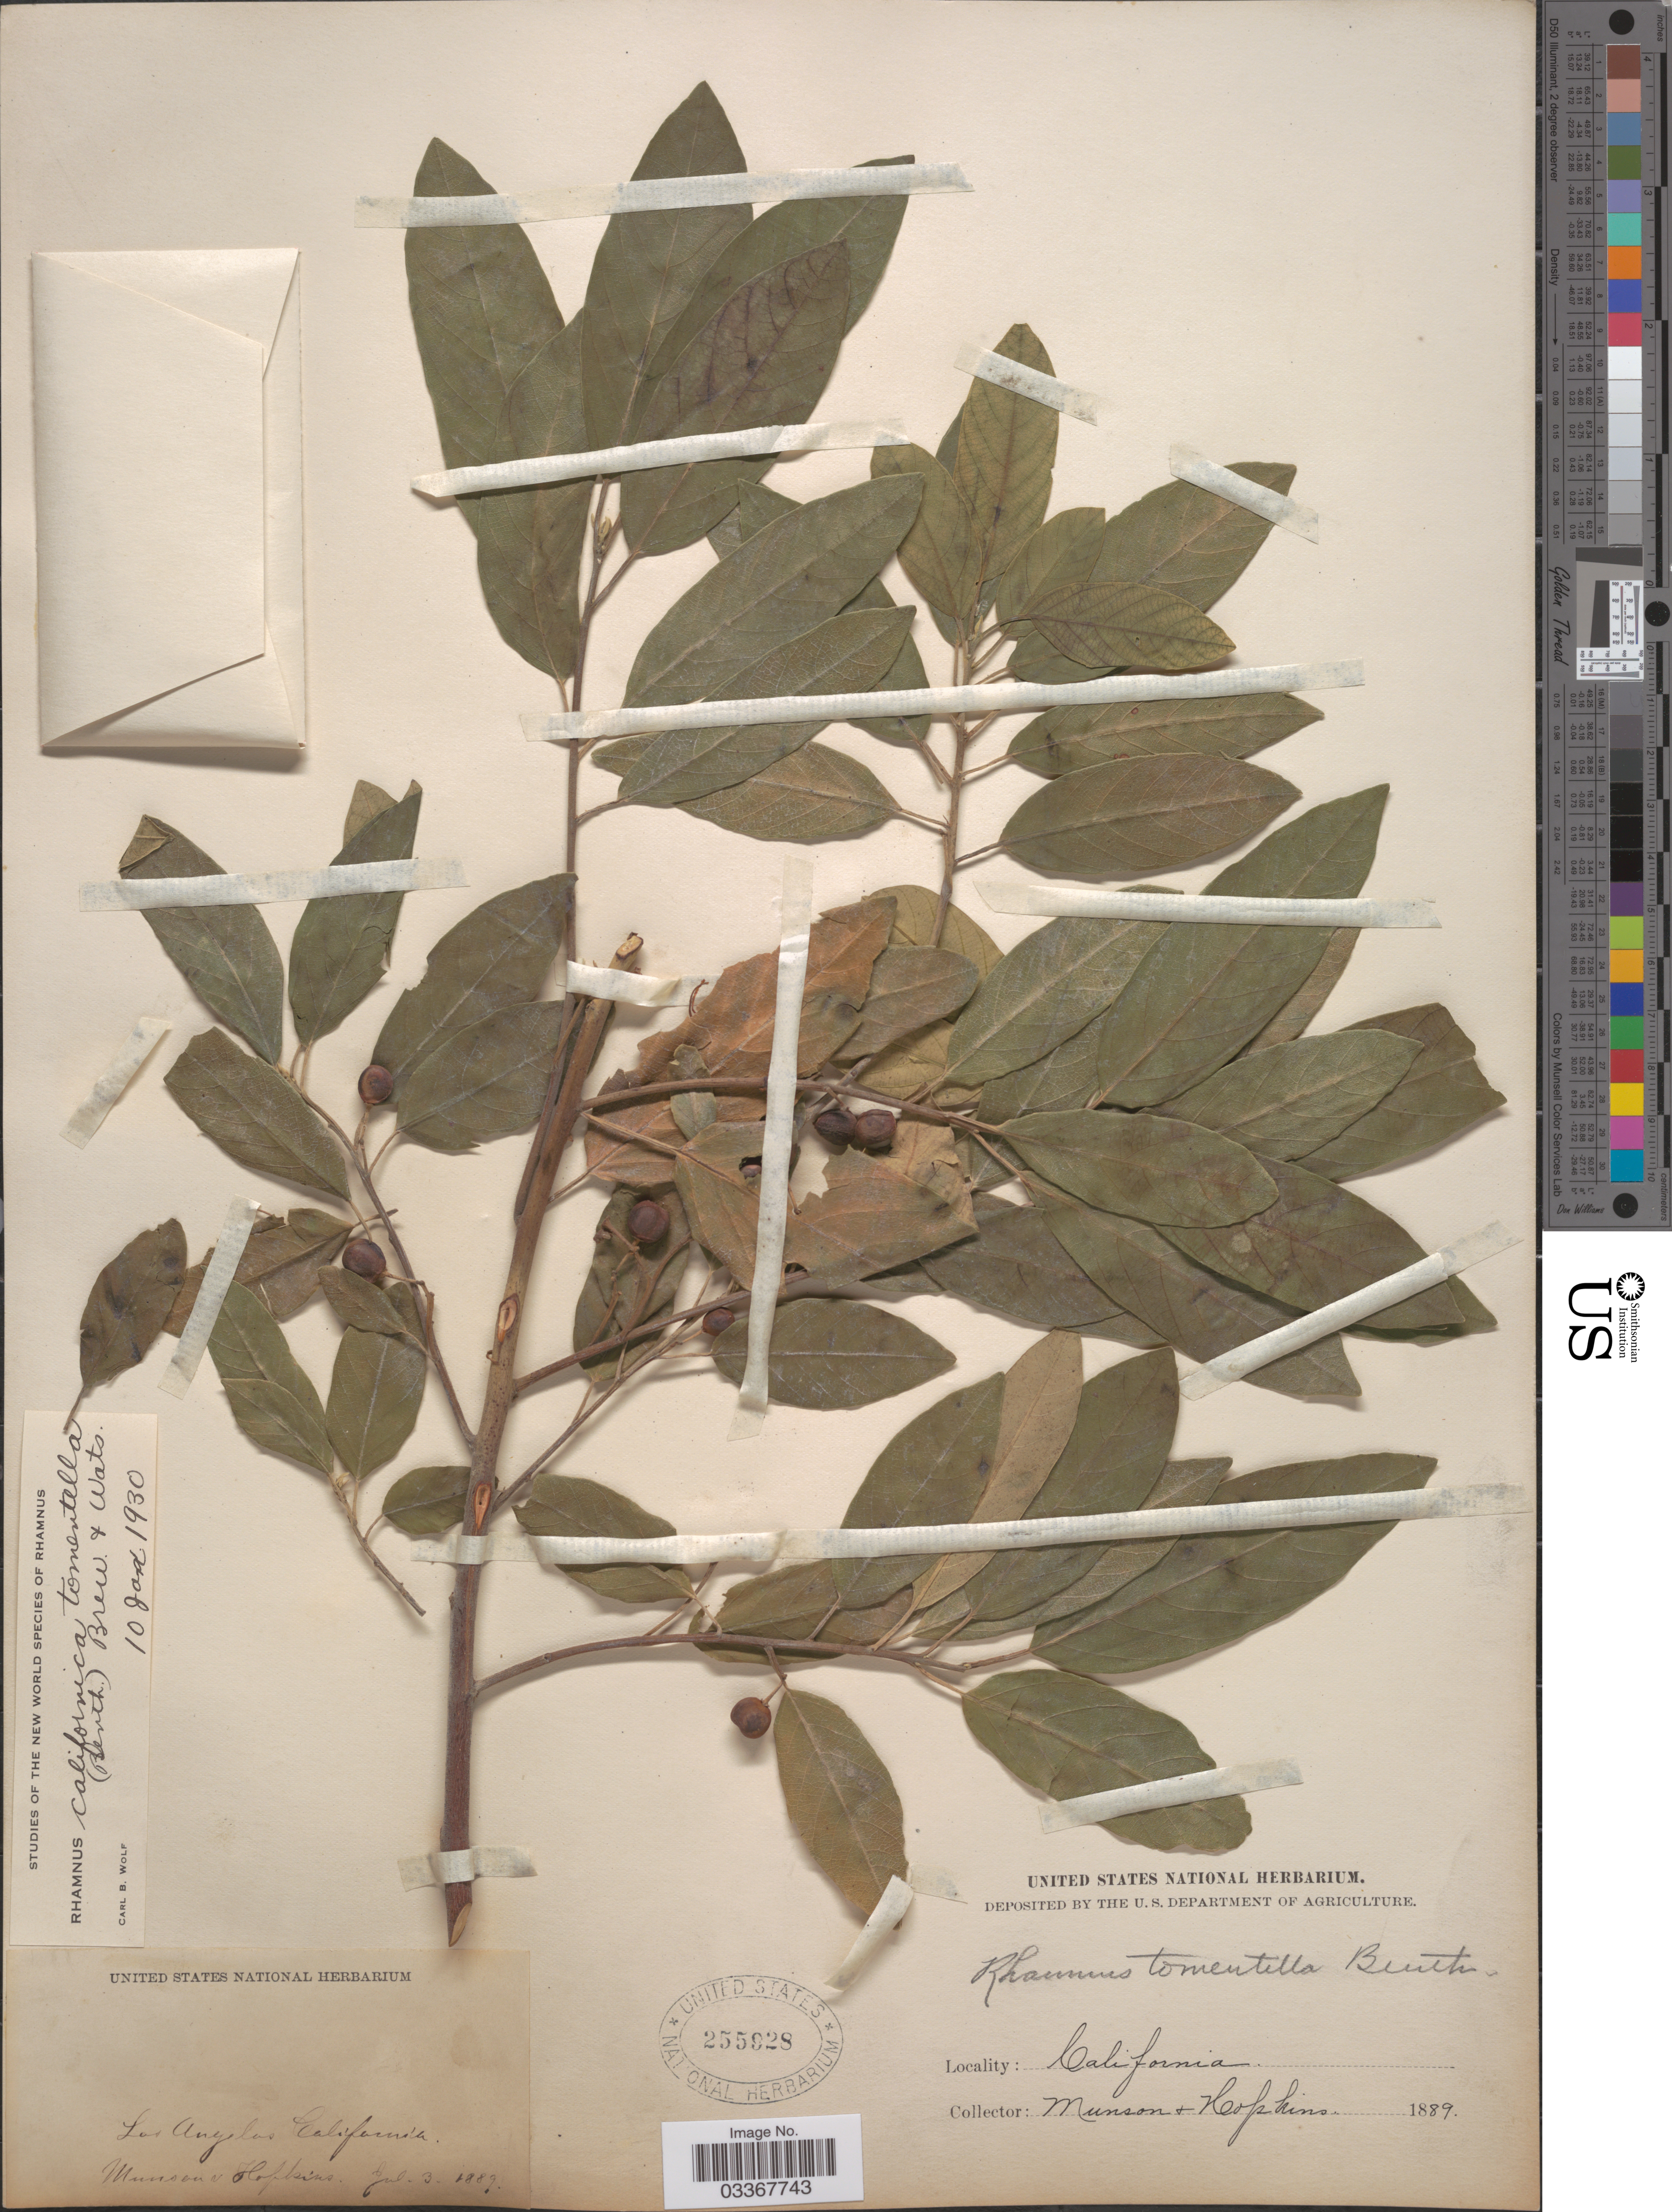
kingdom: Plantae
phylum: Tracheophyta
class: Magnoliopsida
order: Rosales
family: Rhamnaceae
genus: Frangula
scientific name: Frangula californica subsp. tomentella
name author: (Benth.) Kartesz & Gandhi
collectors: -. Munson & -. Hopkins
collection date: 1889-07-03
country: United States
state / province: California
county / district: Los Angeles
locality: Los Angeles.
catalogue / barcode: US 255928